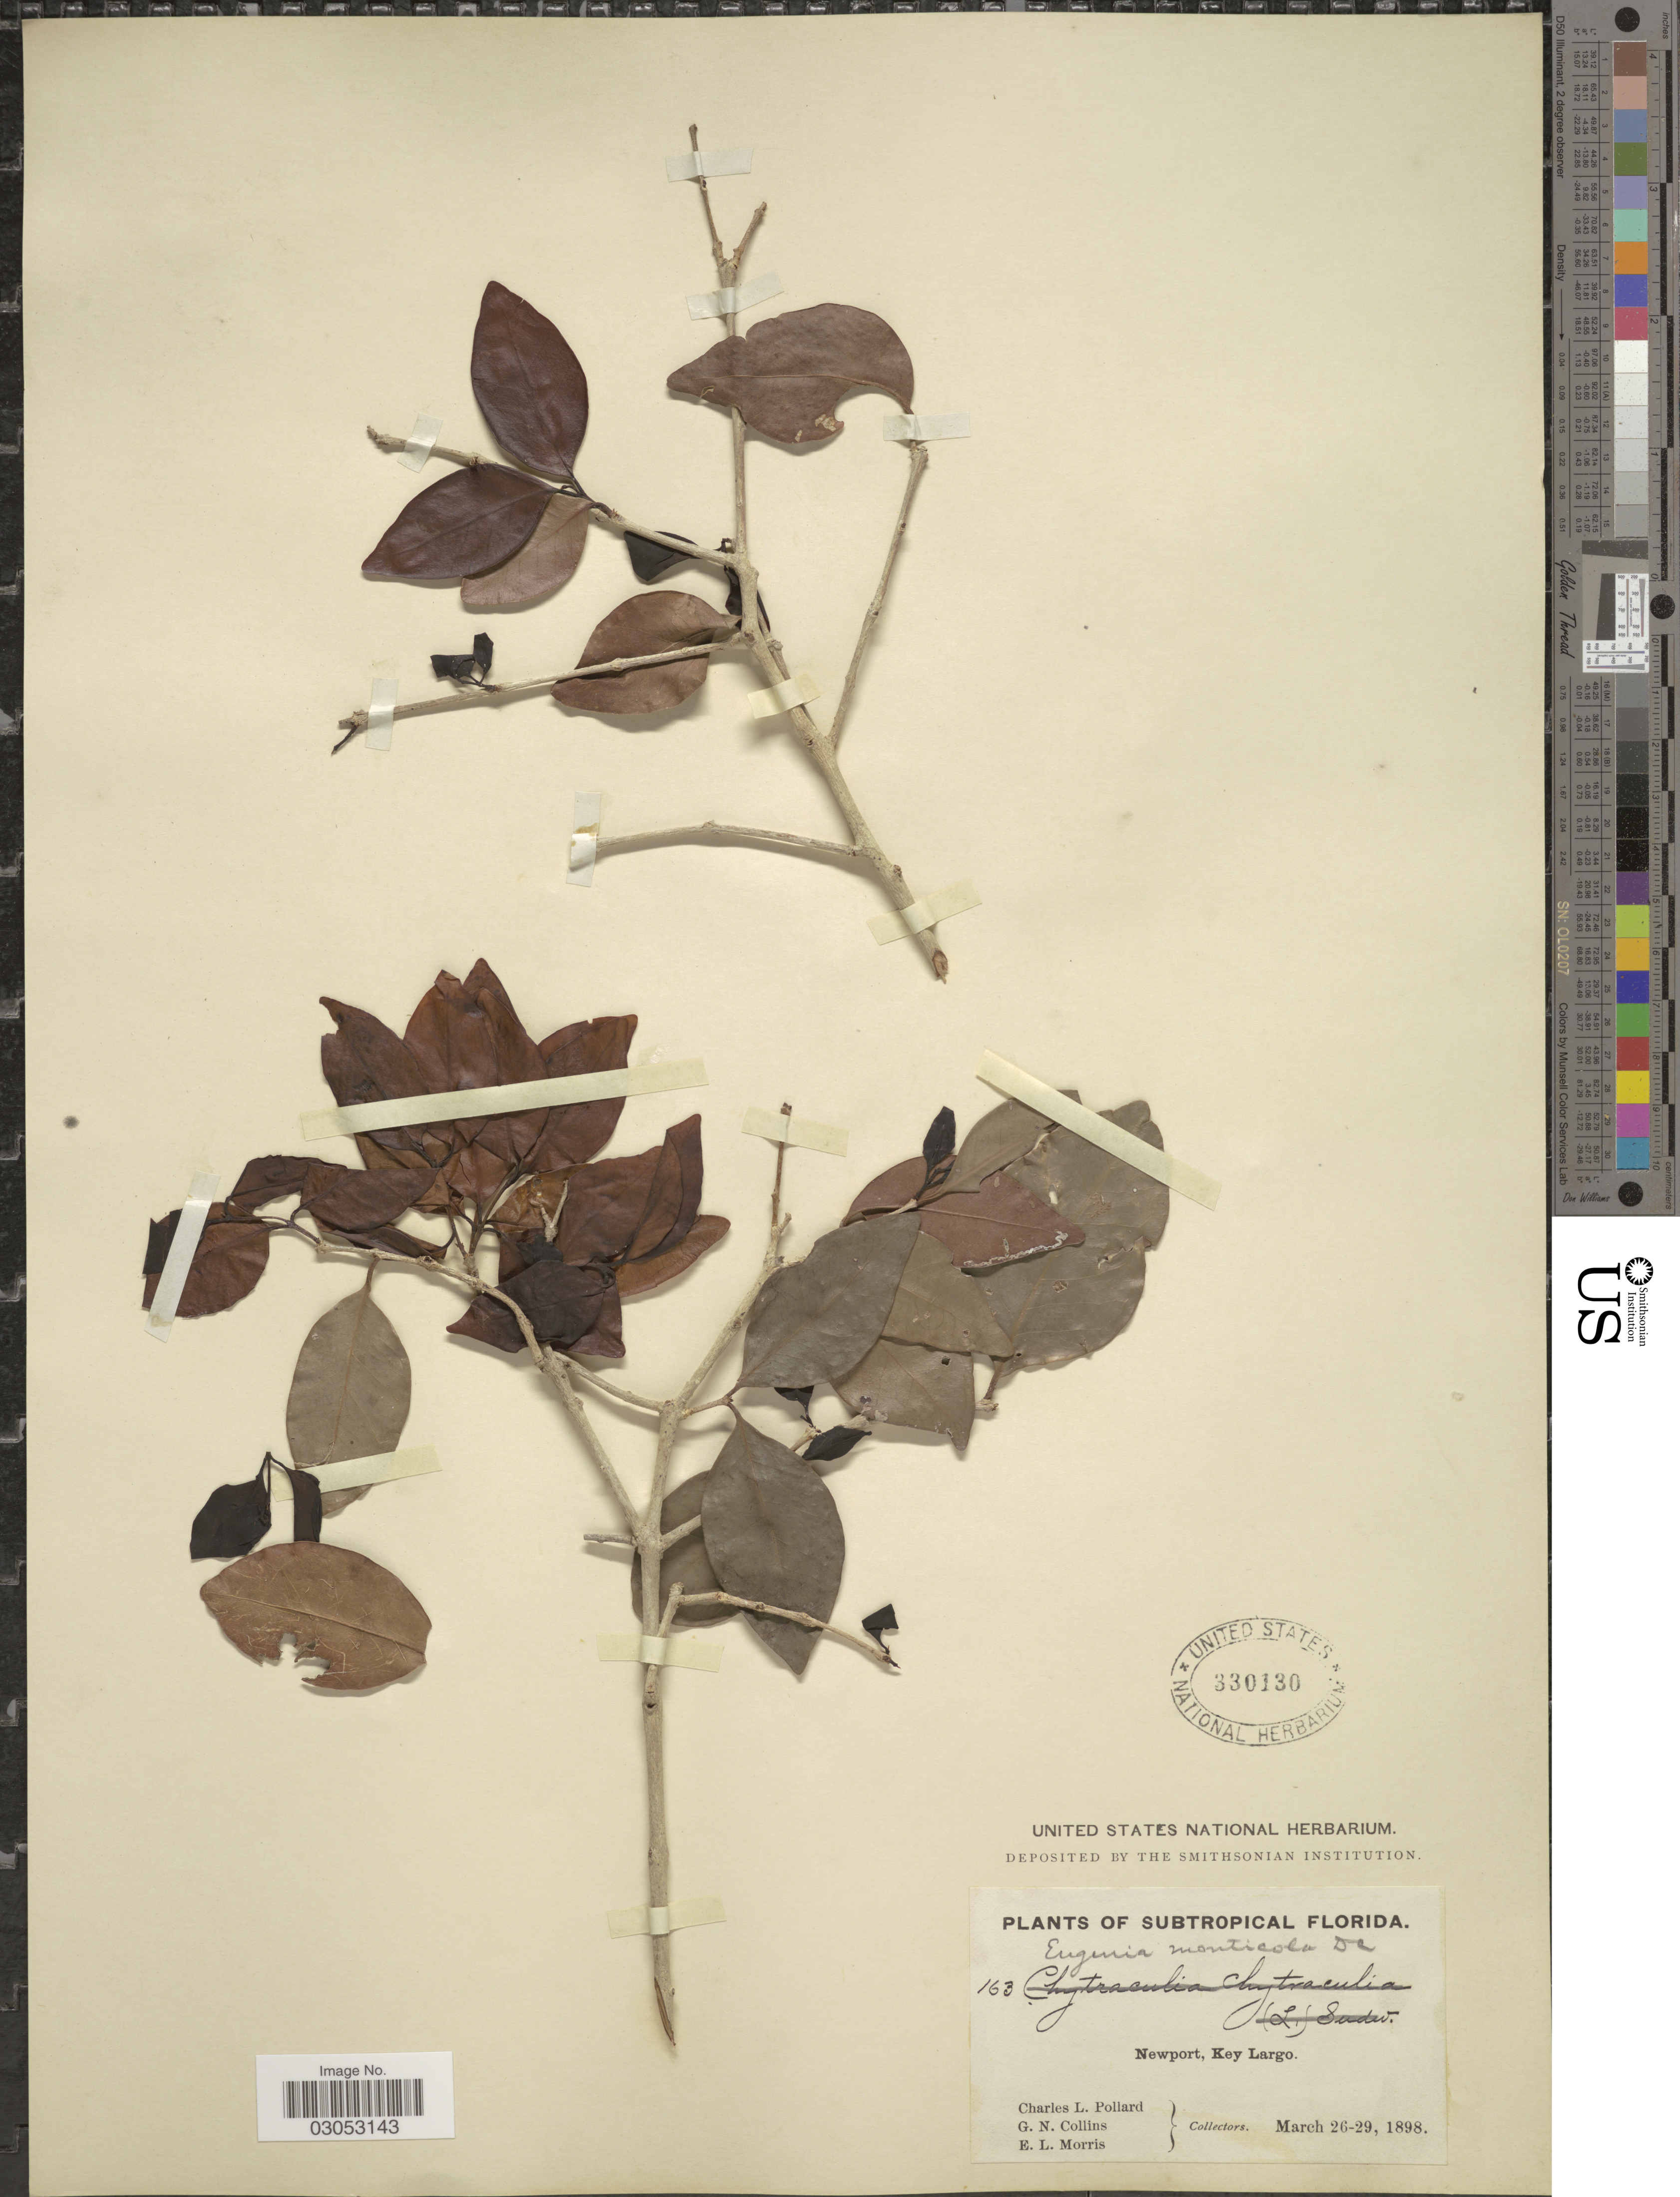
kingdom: Plantae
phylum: Tracheophyta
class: Magnoliopsida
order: Myrtales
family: Myrtaceae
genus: Eugenia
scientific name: Eugenia axillaris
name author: (Sw.) Willd.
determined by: Strong, Mark T., (BOT), Smithsonian Institution - National Museum of Natural History (UNITED STATES)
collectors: G. Collins & E. Morris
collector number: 163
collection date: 1898-03-26/1898-03-29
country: United States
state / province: Florida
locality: Subtropical Florida, Newport, Key Largo.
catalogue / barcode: US 330130